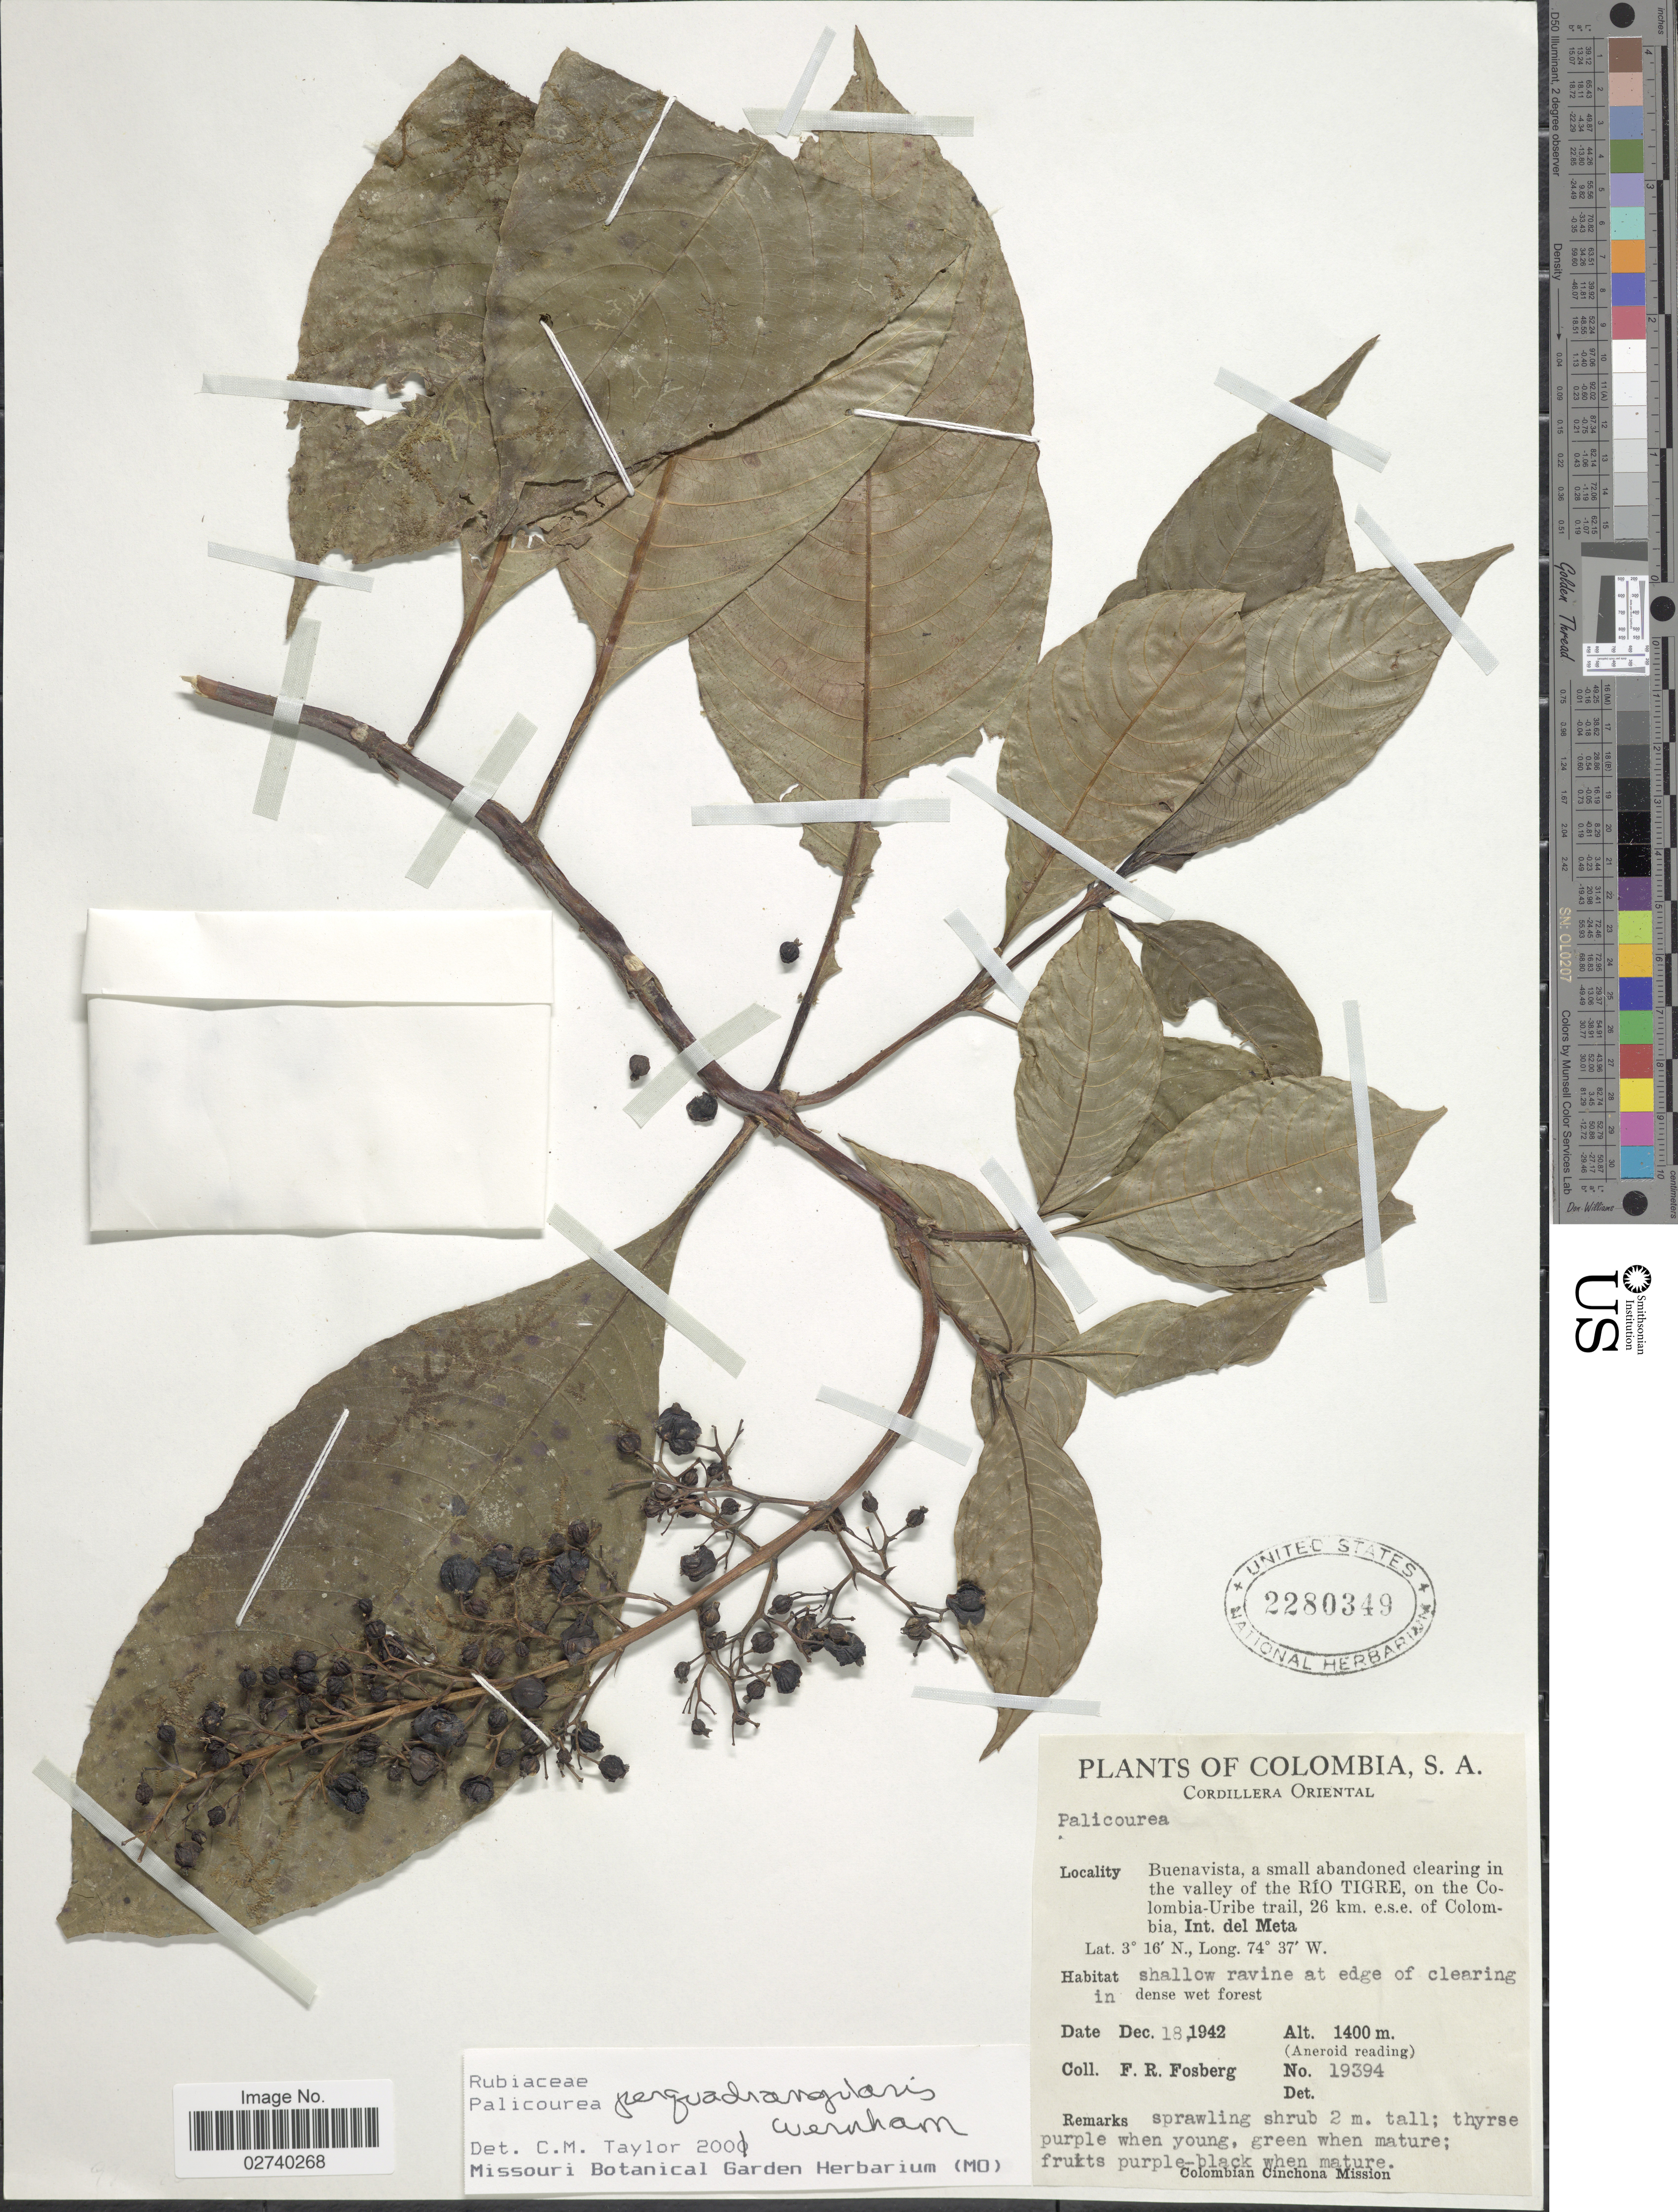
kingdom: Plantae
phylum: Tracheophyta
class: Magnoliopsida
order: Gentianales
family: Rubiaceae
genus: Palicourea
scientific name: Palicourea perquadrangularis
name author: Wernham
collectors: F. R. Fosberg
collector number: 19394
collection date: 1942-12-18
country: Colombia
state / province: Meta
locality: Cordillera Oriental, Buenavista, a small abandoned clearing in the valley of the Rio Tigre, on the Colombia-Uribe trail, 26 km. e.s.e. of Colombia, shallow ravine at edge of clearing in dense wet forest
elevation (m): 1400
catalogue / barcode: US 2280349